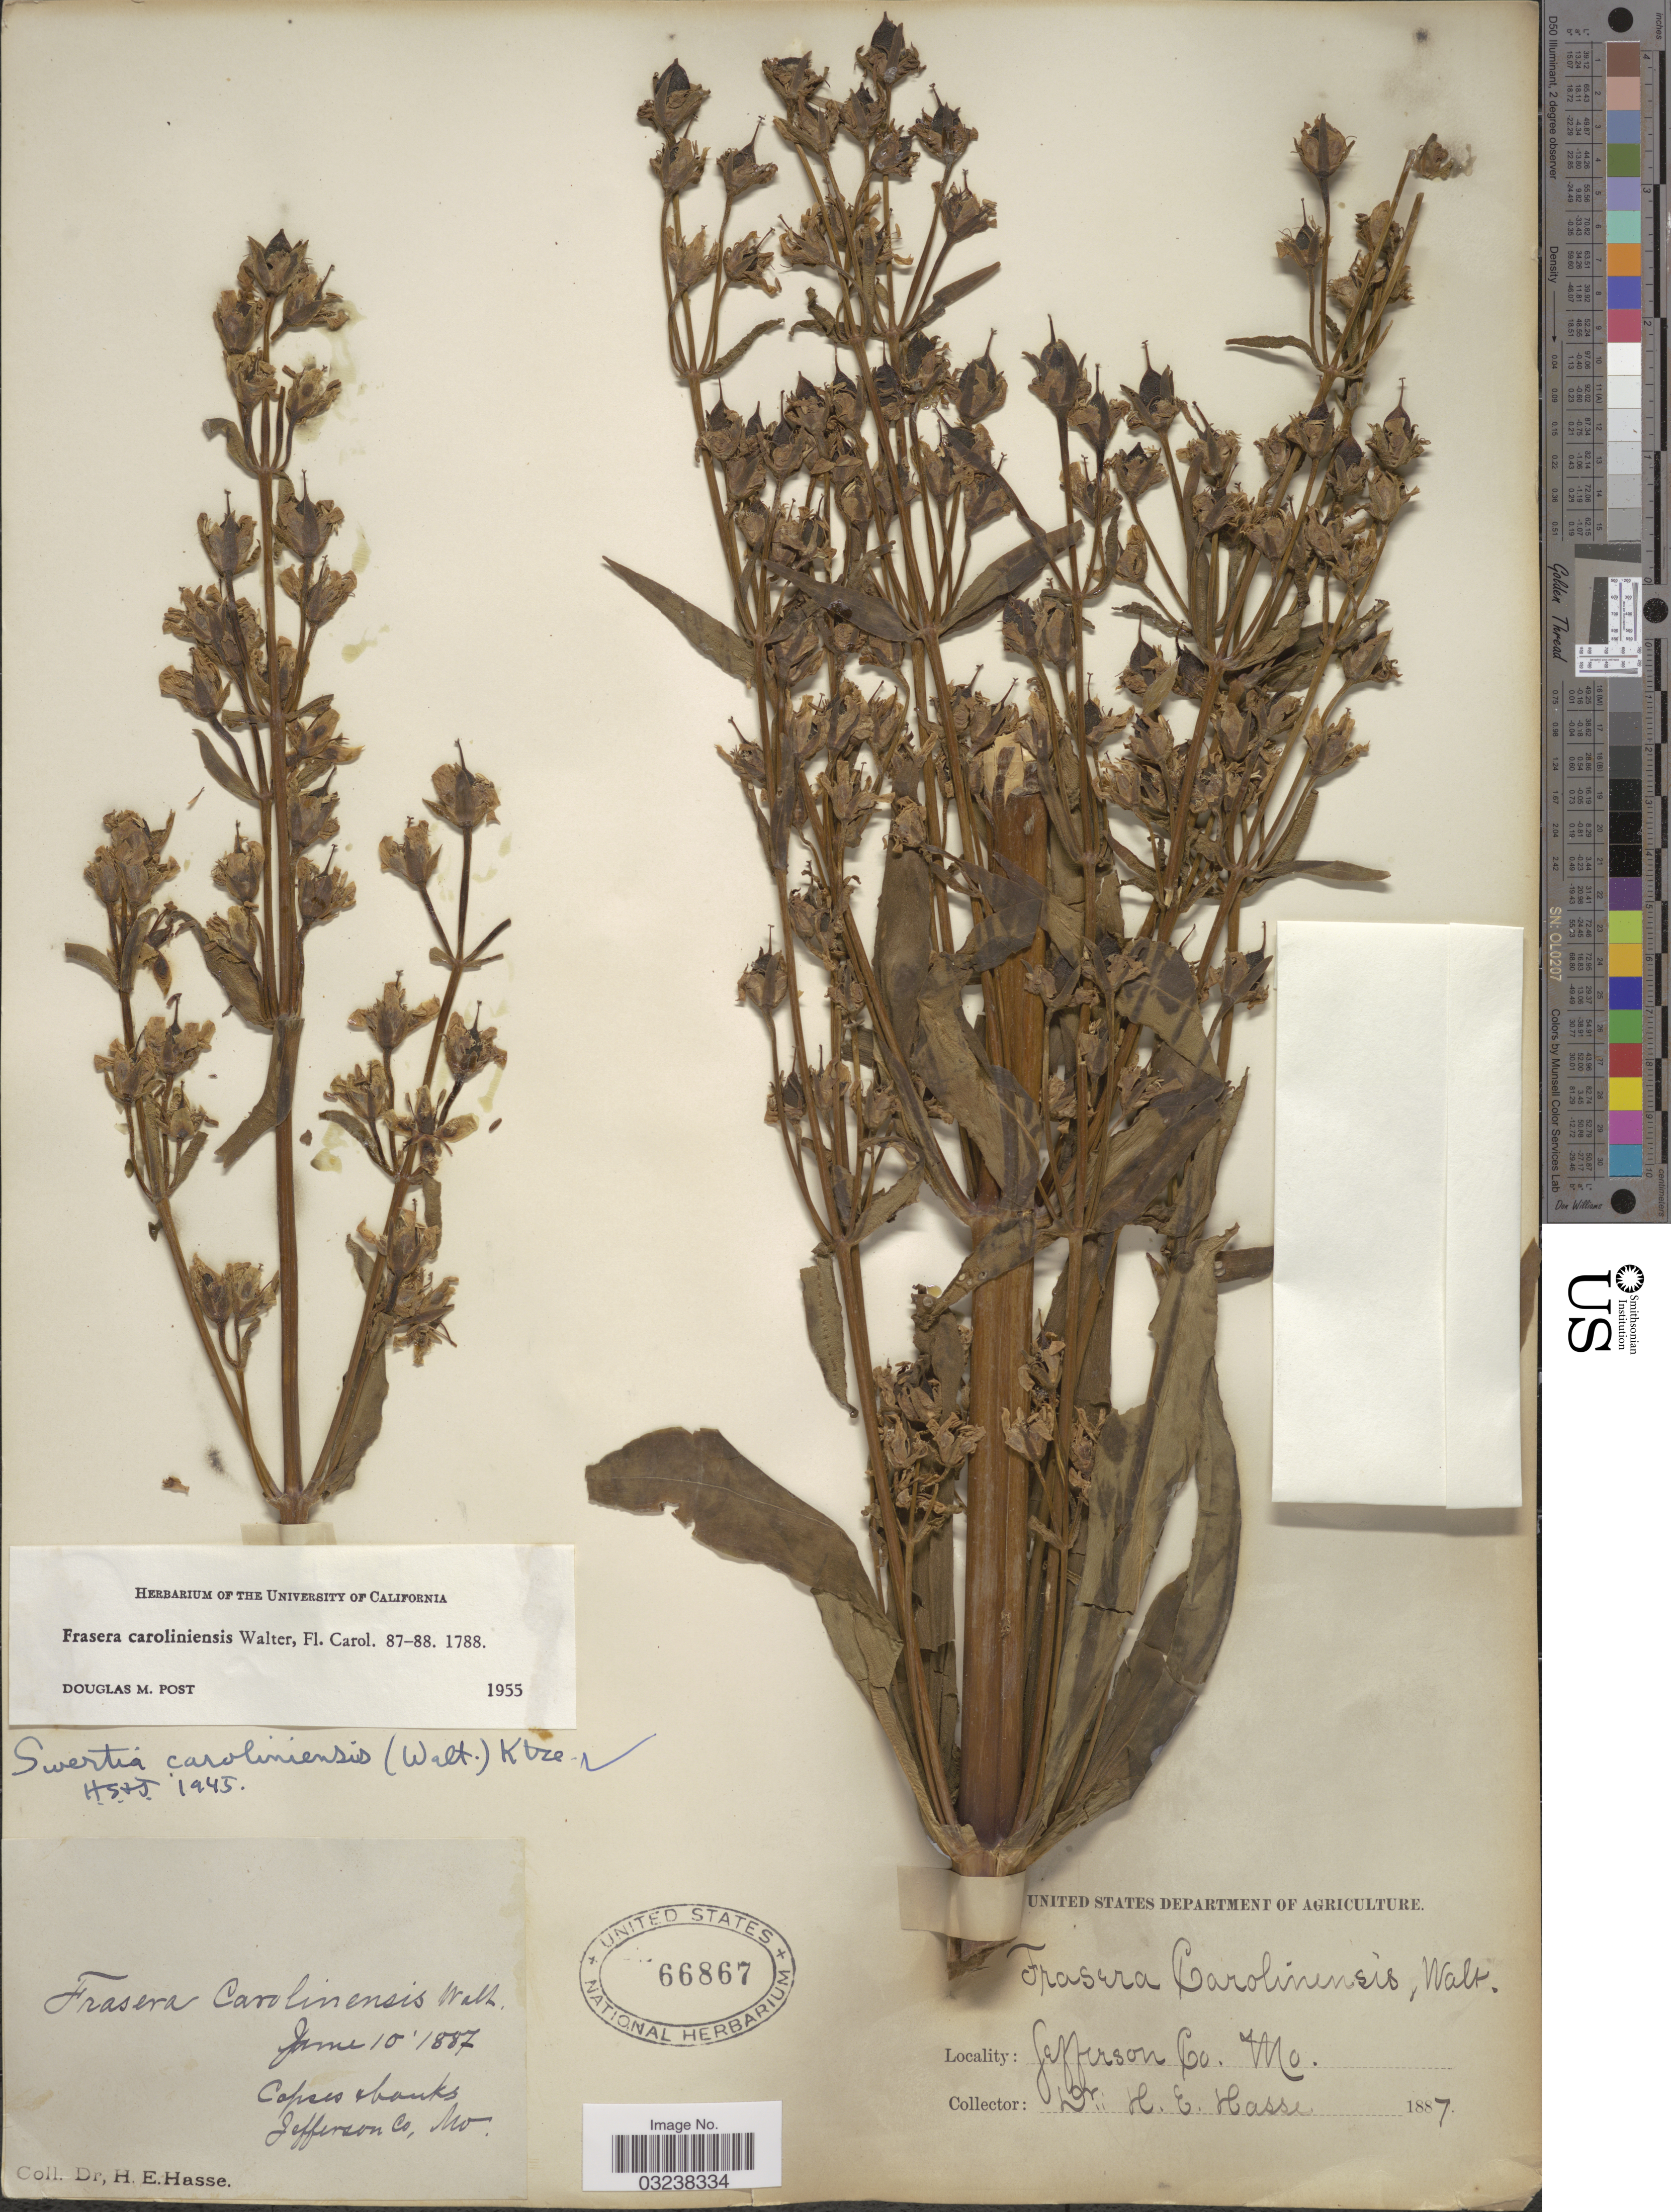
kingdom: Plantae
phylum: Tracheophyta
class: Magnoliopsida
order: Gentianales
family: Gentianaceae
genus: Swertia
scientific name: Swertia caroliniensis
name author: (Walter) Kuntze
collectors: H. E. Hasse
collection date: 1887-06-10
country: United States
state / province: Missouri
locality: Copses banks. Jefferson Co. Mo.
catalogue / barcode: US 66867